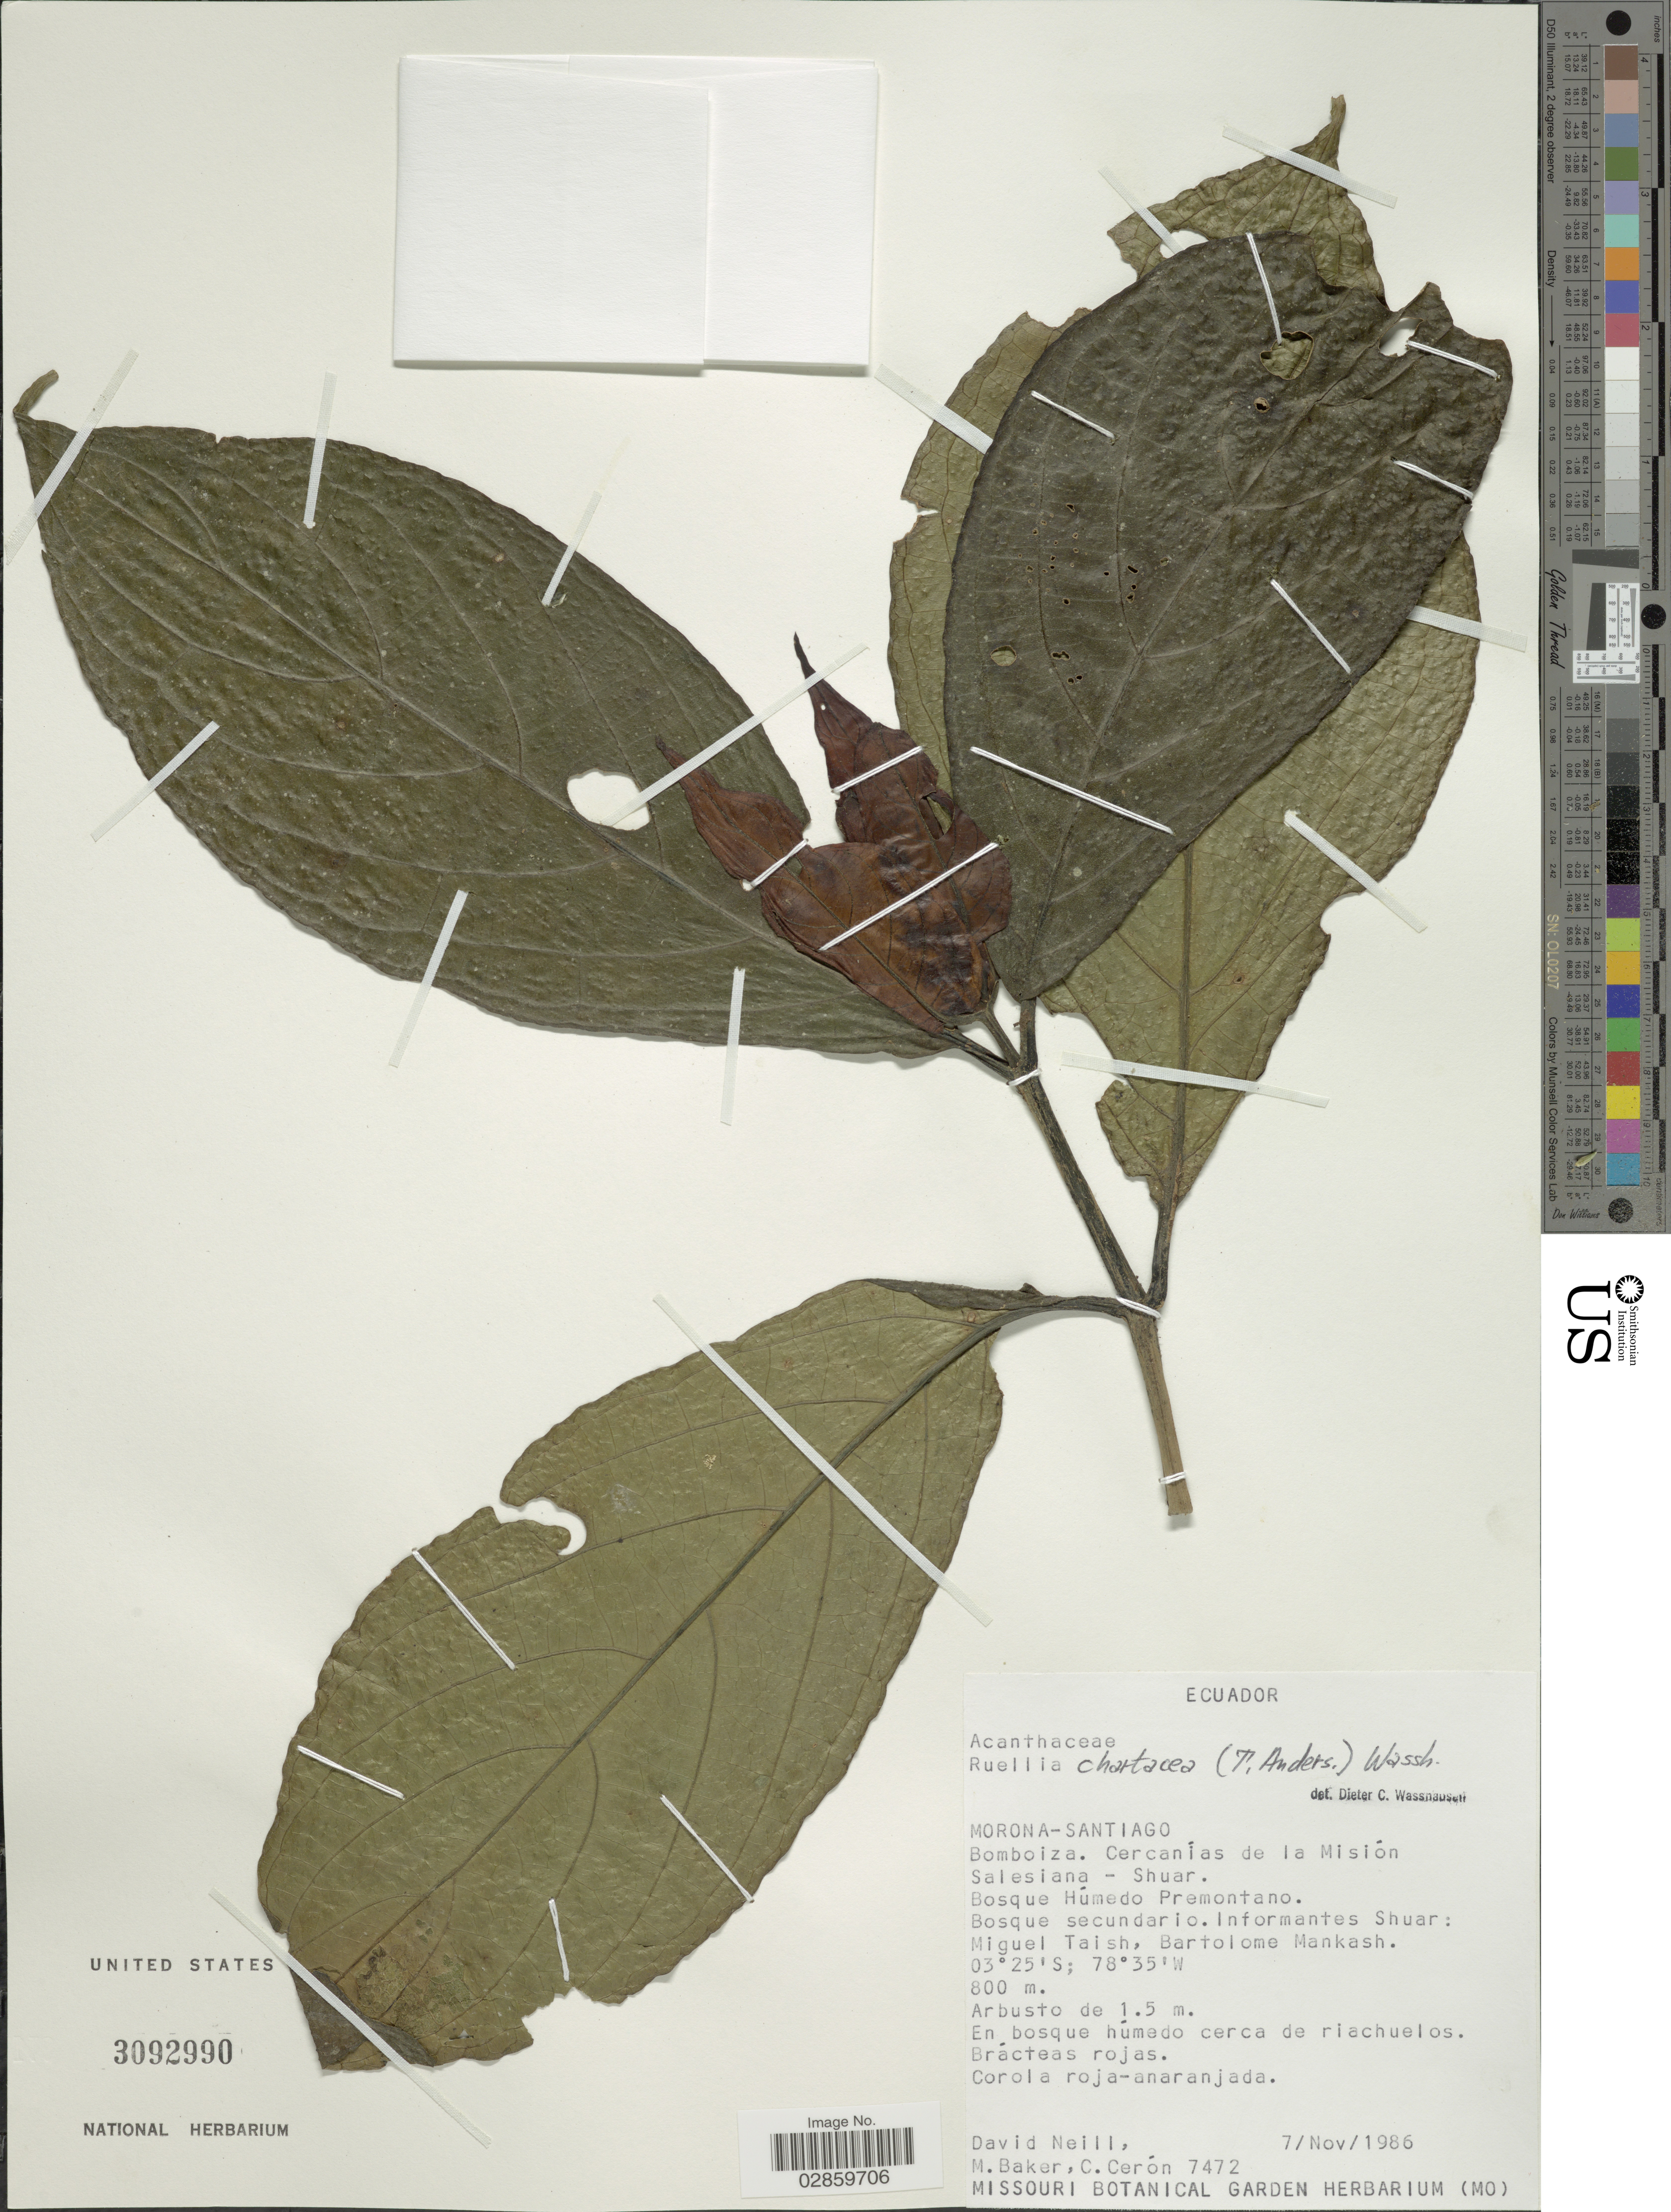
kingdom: Plantae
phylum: Tracheophyta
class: Magnoliopsida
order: Lamiales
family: Acanthaceae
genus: Ruellia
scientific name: Ruellia chartacea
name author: (T. Anderson) Wassh.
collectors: D. Neill, M. Baker & C. E. Cerón M.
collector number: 7472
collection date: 1986-11-07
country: Ecuador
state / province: Morona-Santiago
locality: Bomboiza. Cercanías de la Misión Salesiana - Shuar.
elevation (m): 800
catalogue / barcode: US 3092990